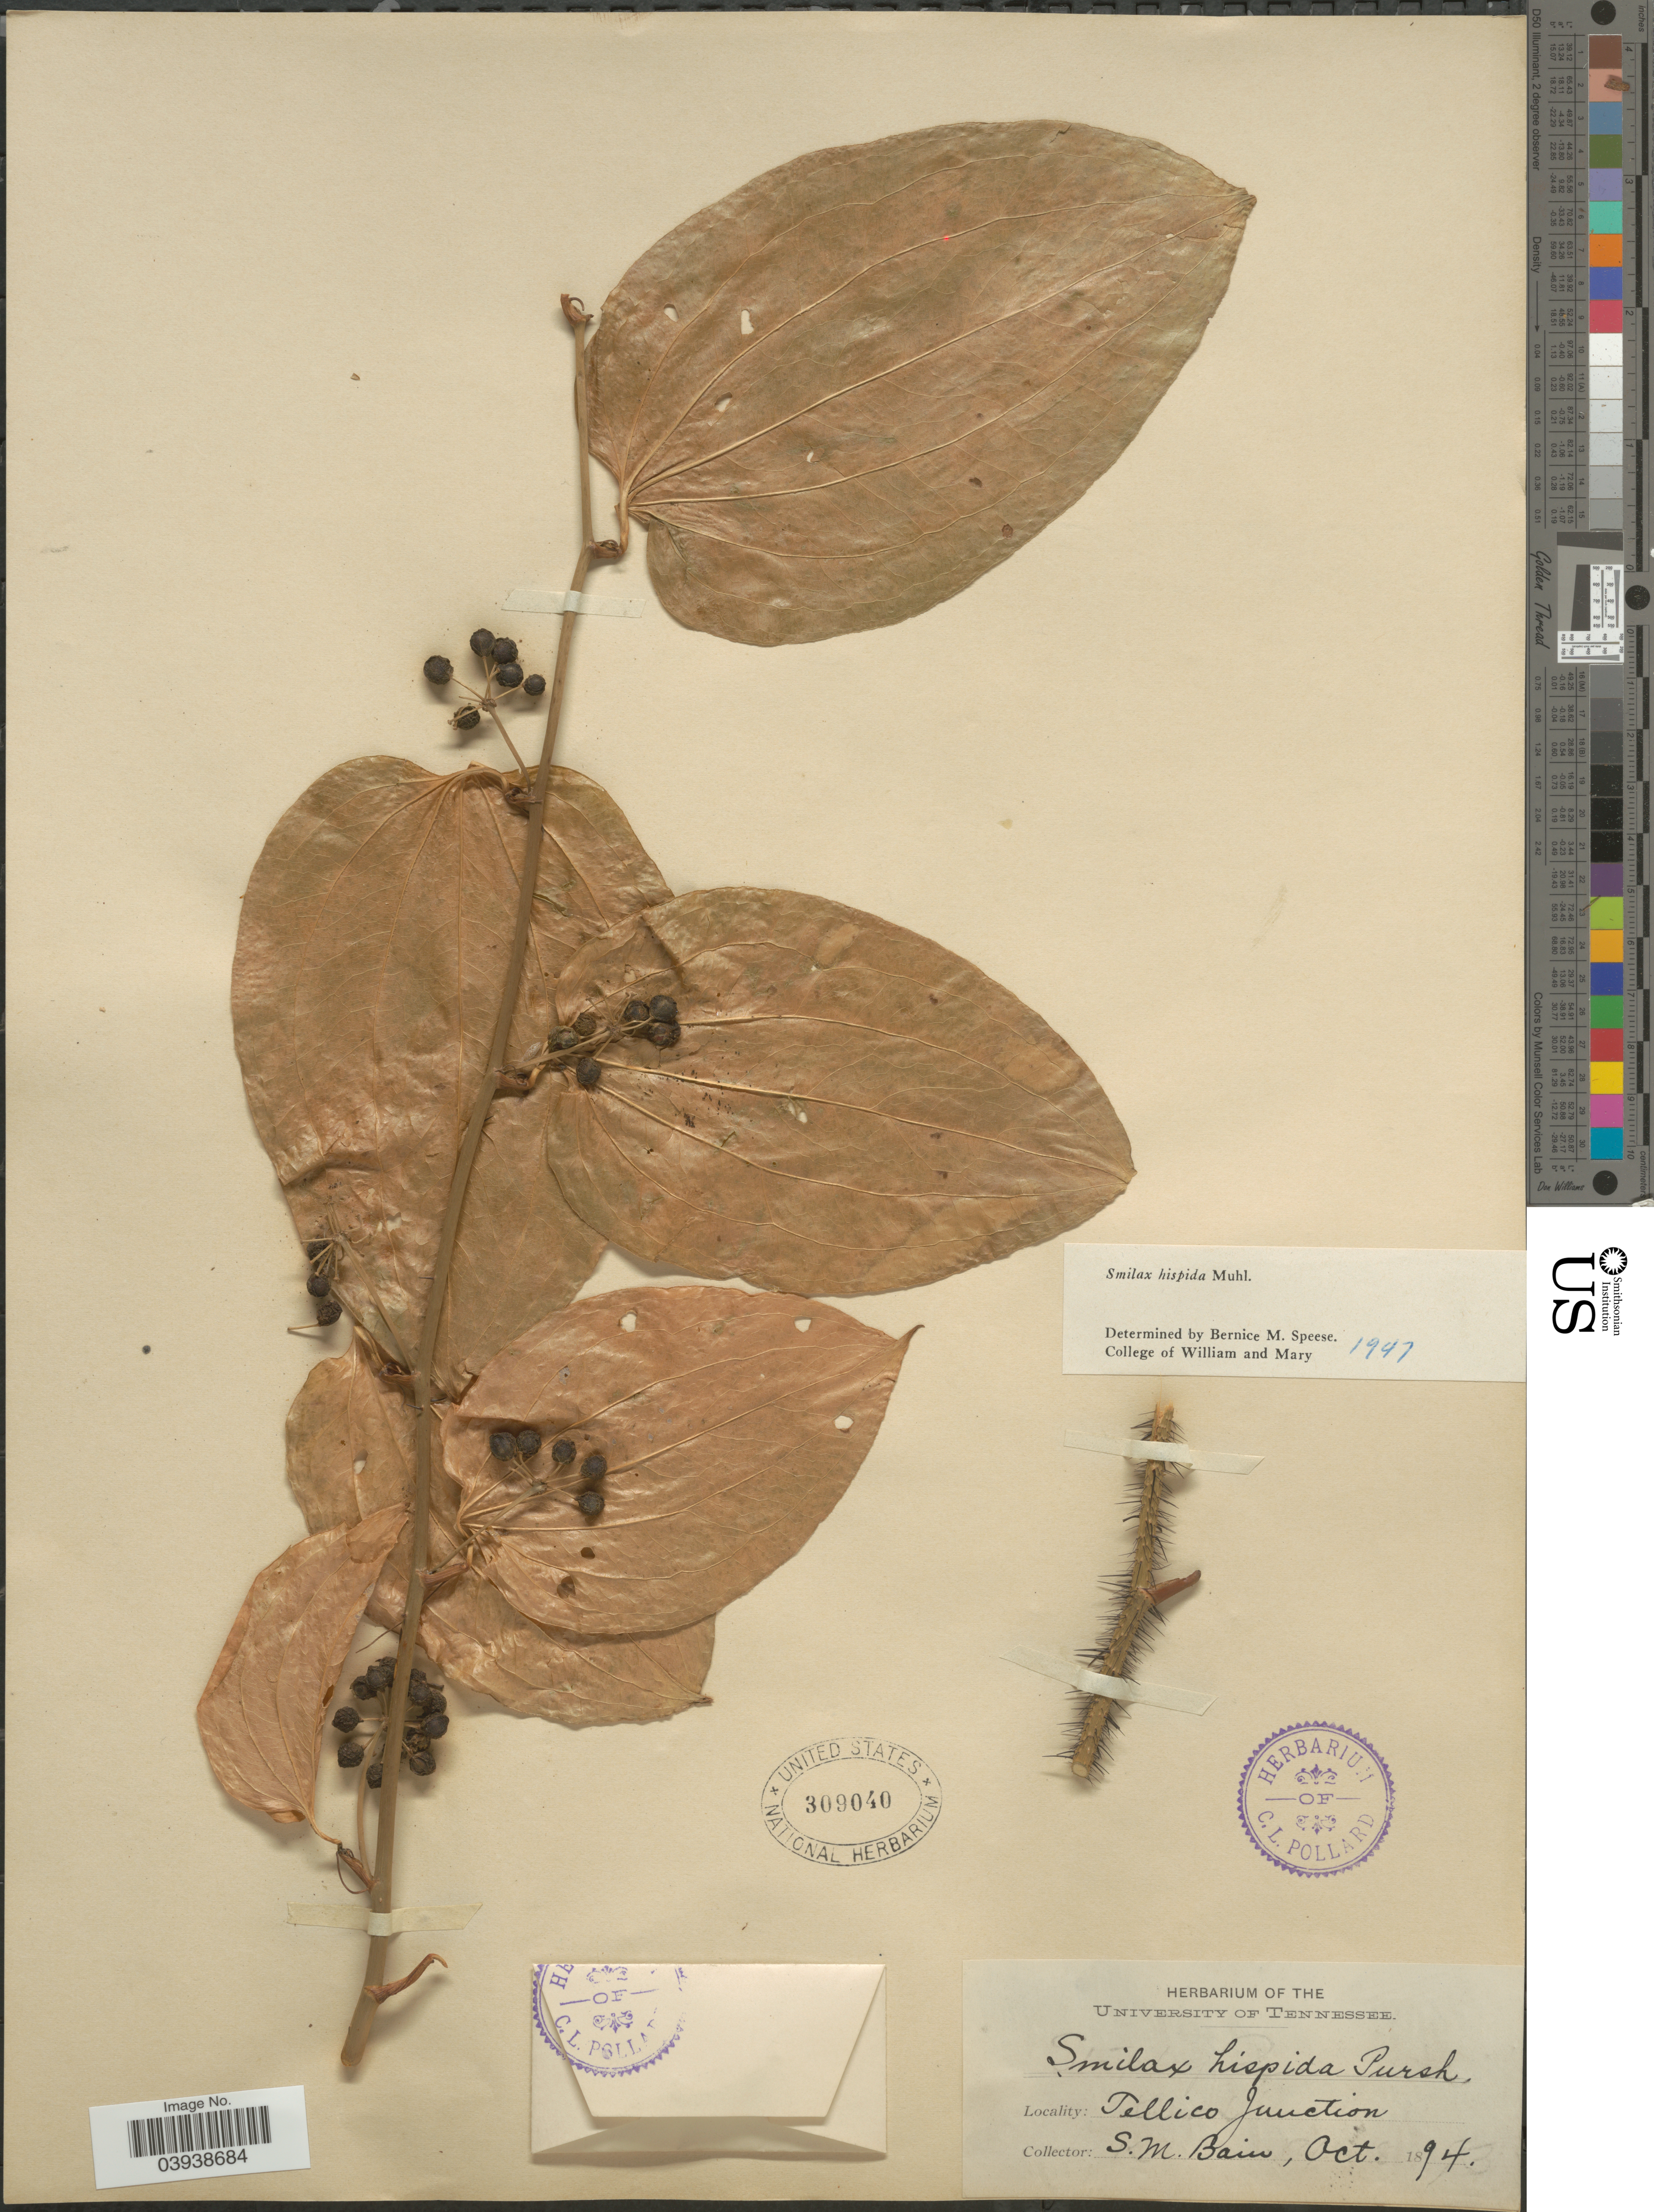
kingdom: Plantae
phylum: Tracheophyta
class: Liliopsida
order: Liliales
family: Smilacaceae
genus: Smilax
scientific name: Smilax hispida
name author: Raf.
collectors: S. M. Bain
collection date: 1894-10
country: United States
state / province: Tennessee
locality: Tellico Junction.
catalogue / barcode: US 309040